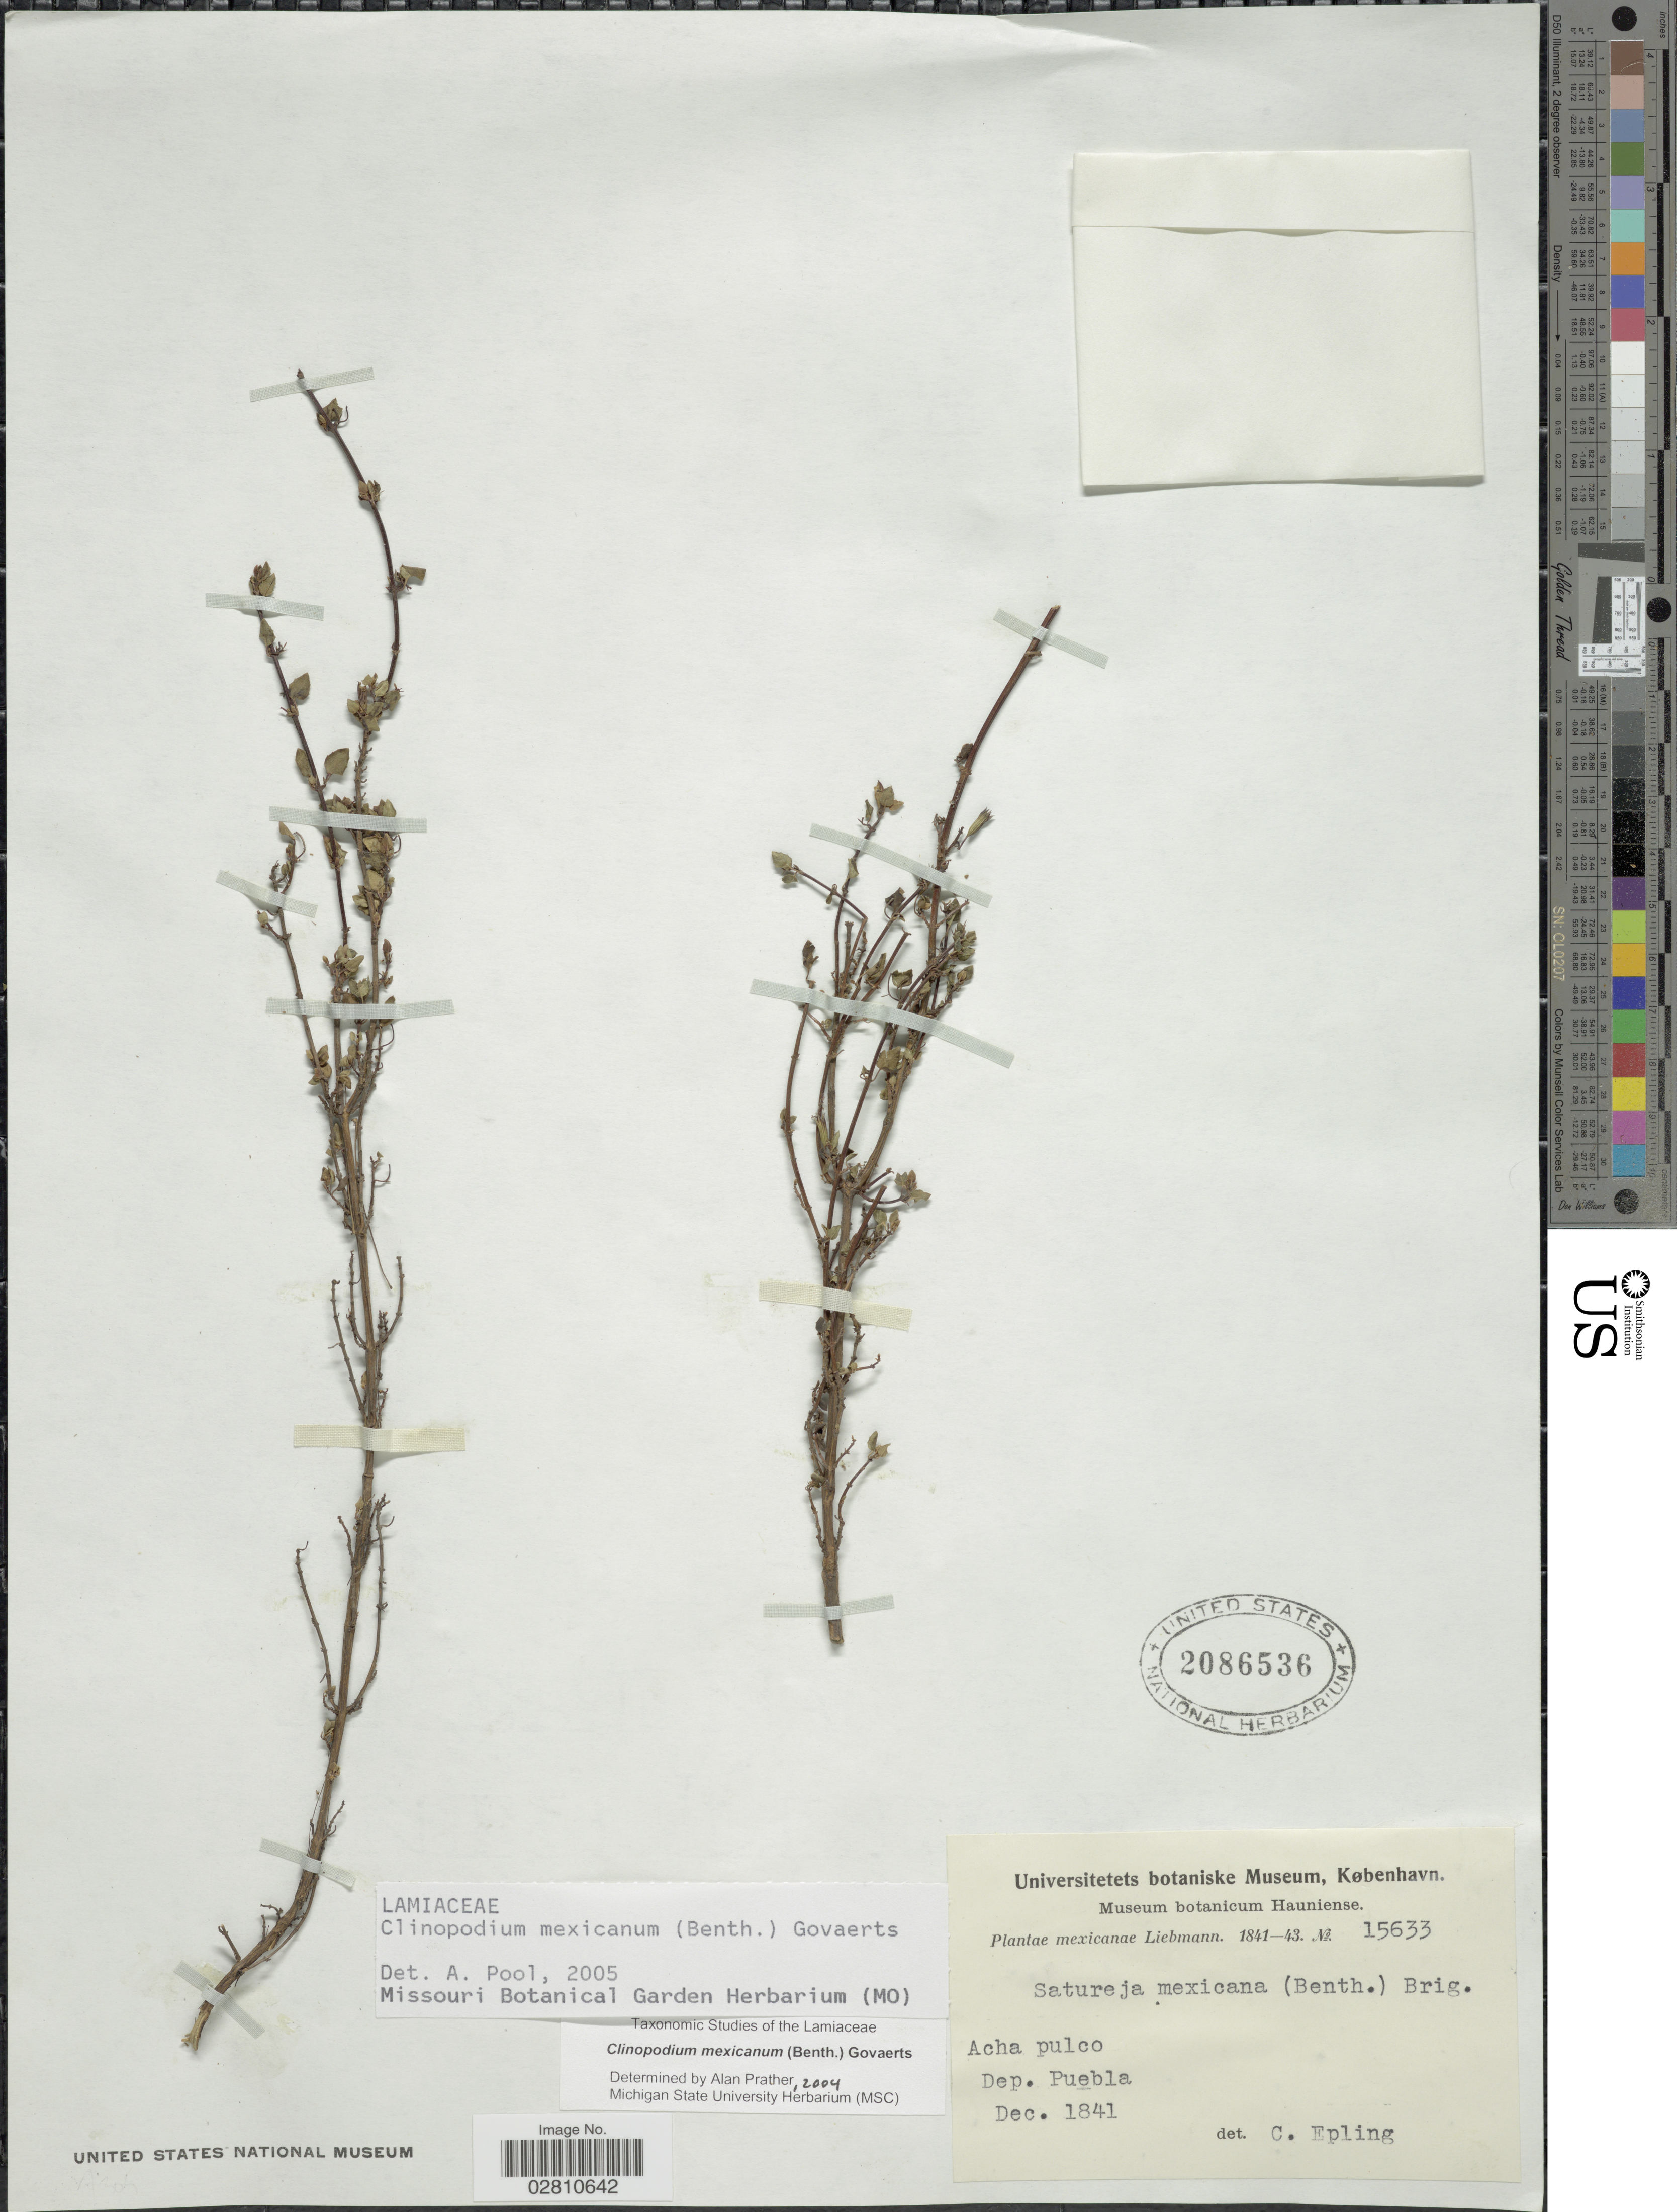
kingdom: Plantae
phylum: Tracheophyta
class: Magnoliopsida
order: Lamiales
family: Lamiaceae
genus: Clinopodium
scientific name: Clinopodium mexicanum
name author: (Benth.) Govaerts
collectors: Liebmann, --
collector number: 15633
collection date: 1841-12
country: Mexico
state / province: Puebla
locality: Dep. Puebla. Acha pulco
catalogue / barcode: US 2086536